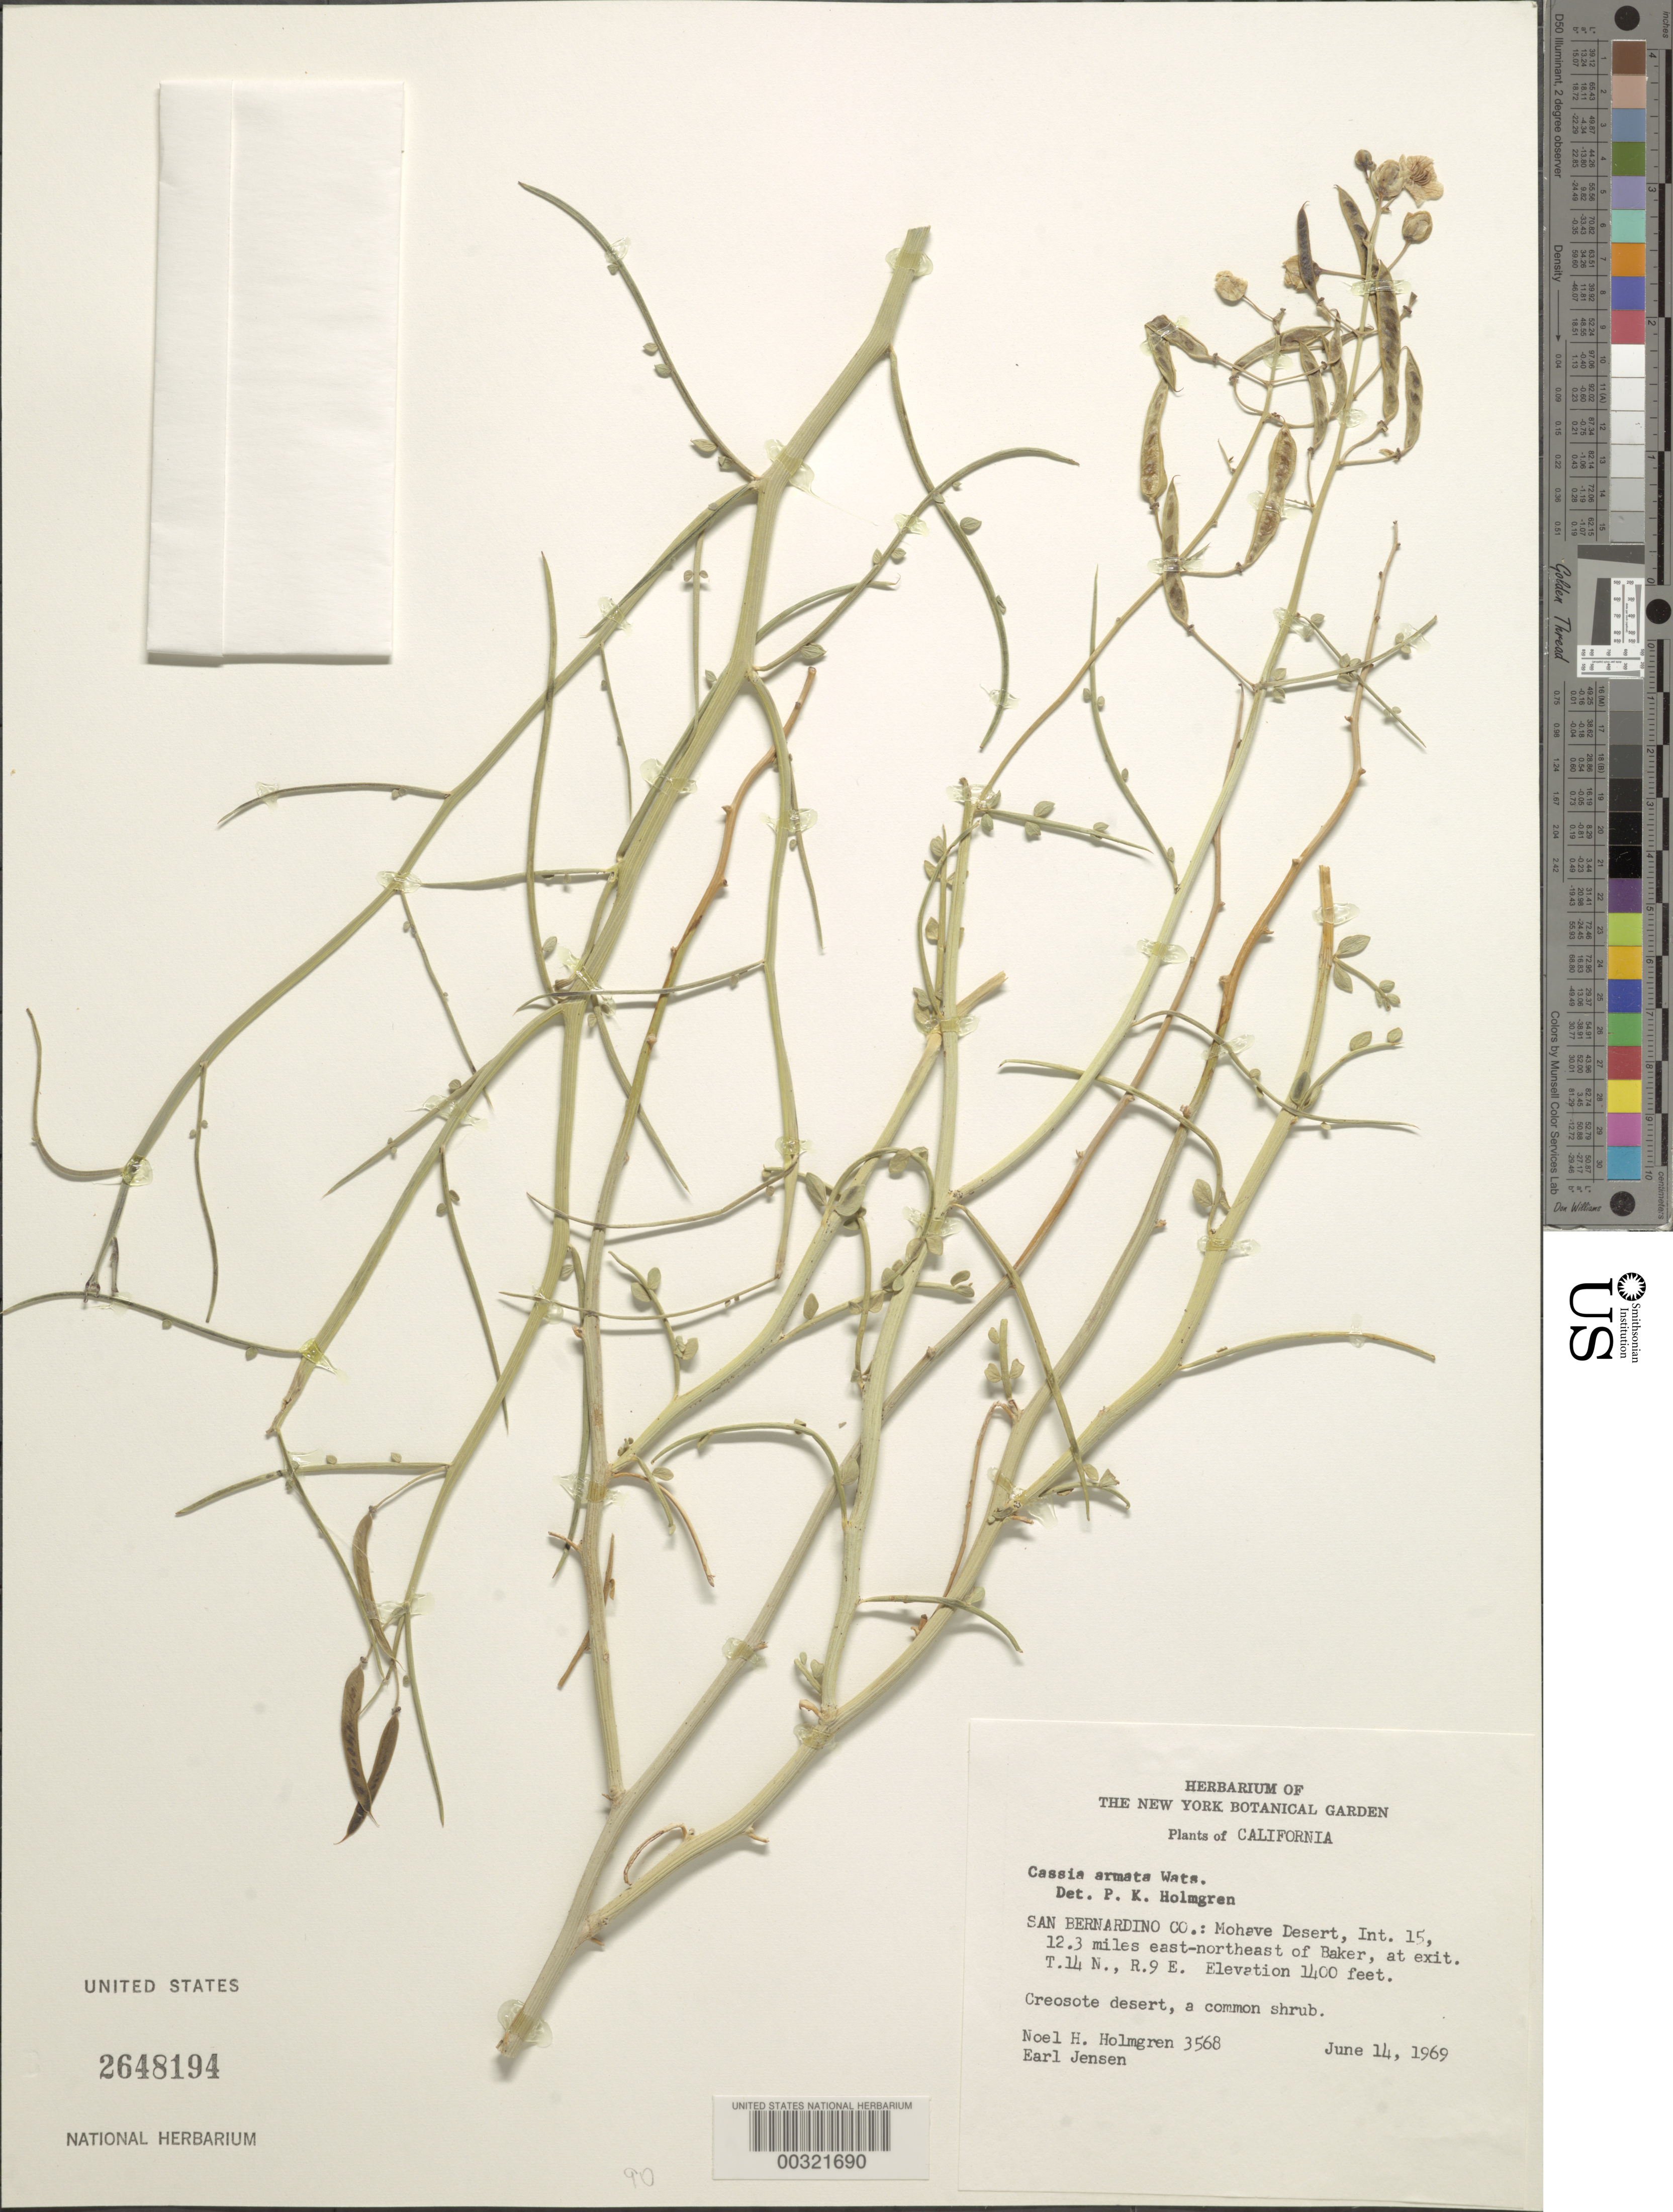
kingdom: Plantae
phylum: Tracheophyta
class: Magnoliopsida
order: Fabales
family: Fabaceae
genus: Senna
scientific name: Senna armata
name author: (S. Watson) H.S. Irwin & Barneby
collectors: N. H. Holmgren & E. Jensen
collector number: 3568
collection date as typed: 14 Jun 1969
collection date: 1969-06-14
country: United States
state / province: California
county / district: San Bernardino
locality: Mohave desert, int. 15, 12.3 mi ene of baker, at exit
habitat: Creosote desert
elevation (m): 427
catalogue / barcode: US 2648194